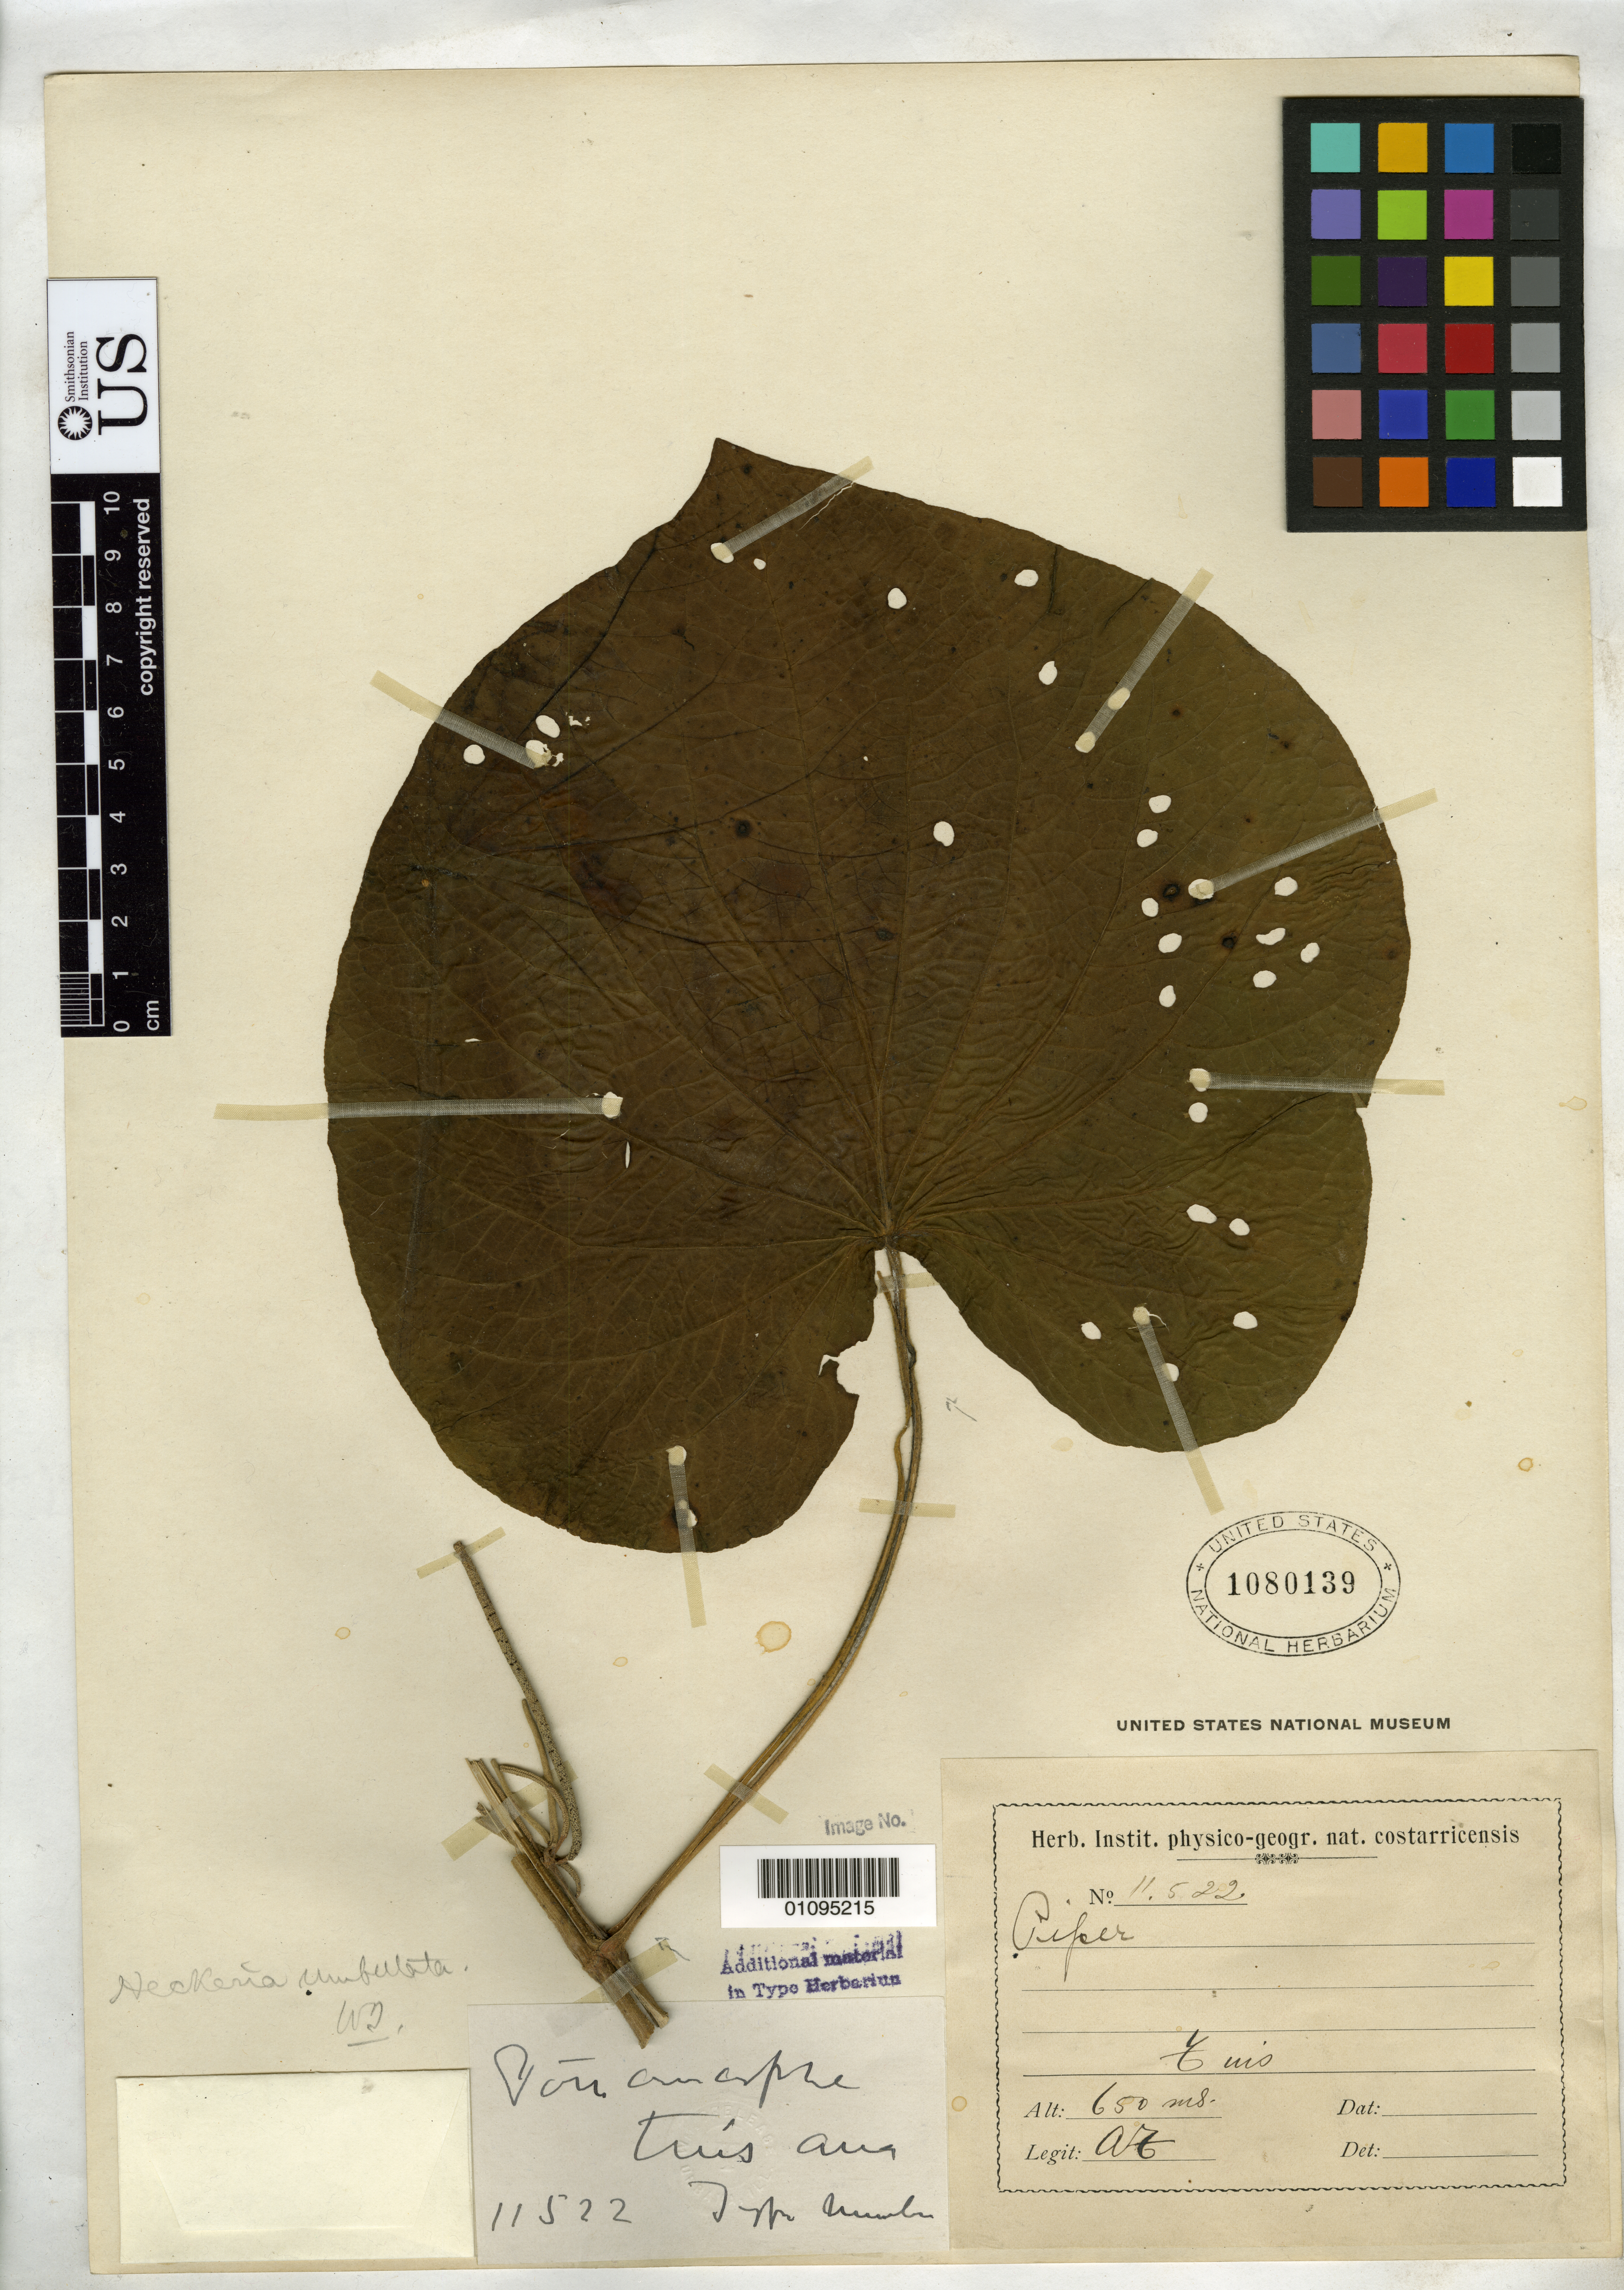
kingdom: Plantae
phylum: Tracheophyta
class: Magnoliopsida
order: Piperales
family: Piperaceae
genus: Piper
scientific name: Piper umbellatum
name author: L.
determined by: Tonduz, A.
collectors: A. Tonduz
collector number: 11522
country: Costa Rica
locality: Tuis.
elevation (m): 650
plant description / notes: Annotated [Trelease script] as "Type number" of "Pothomorphe tuisana", ined. name apparently never published.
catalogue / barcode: US 1080139